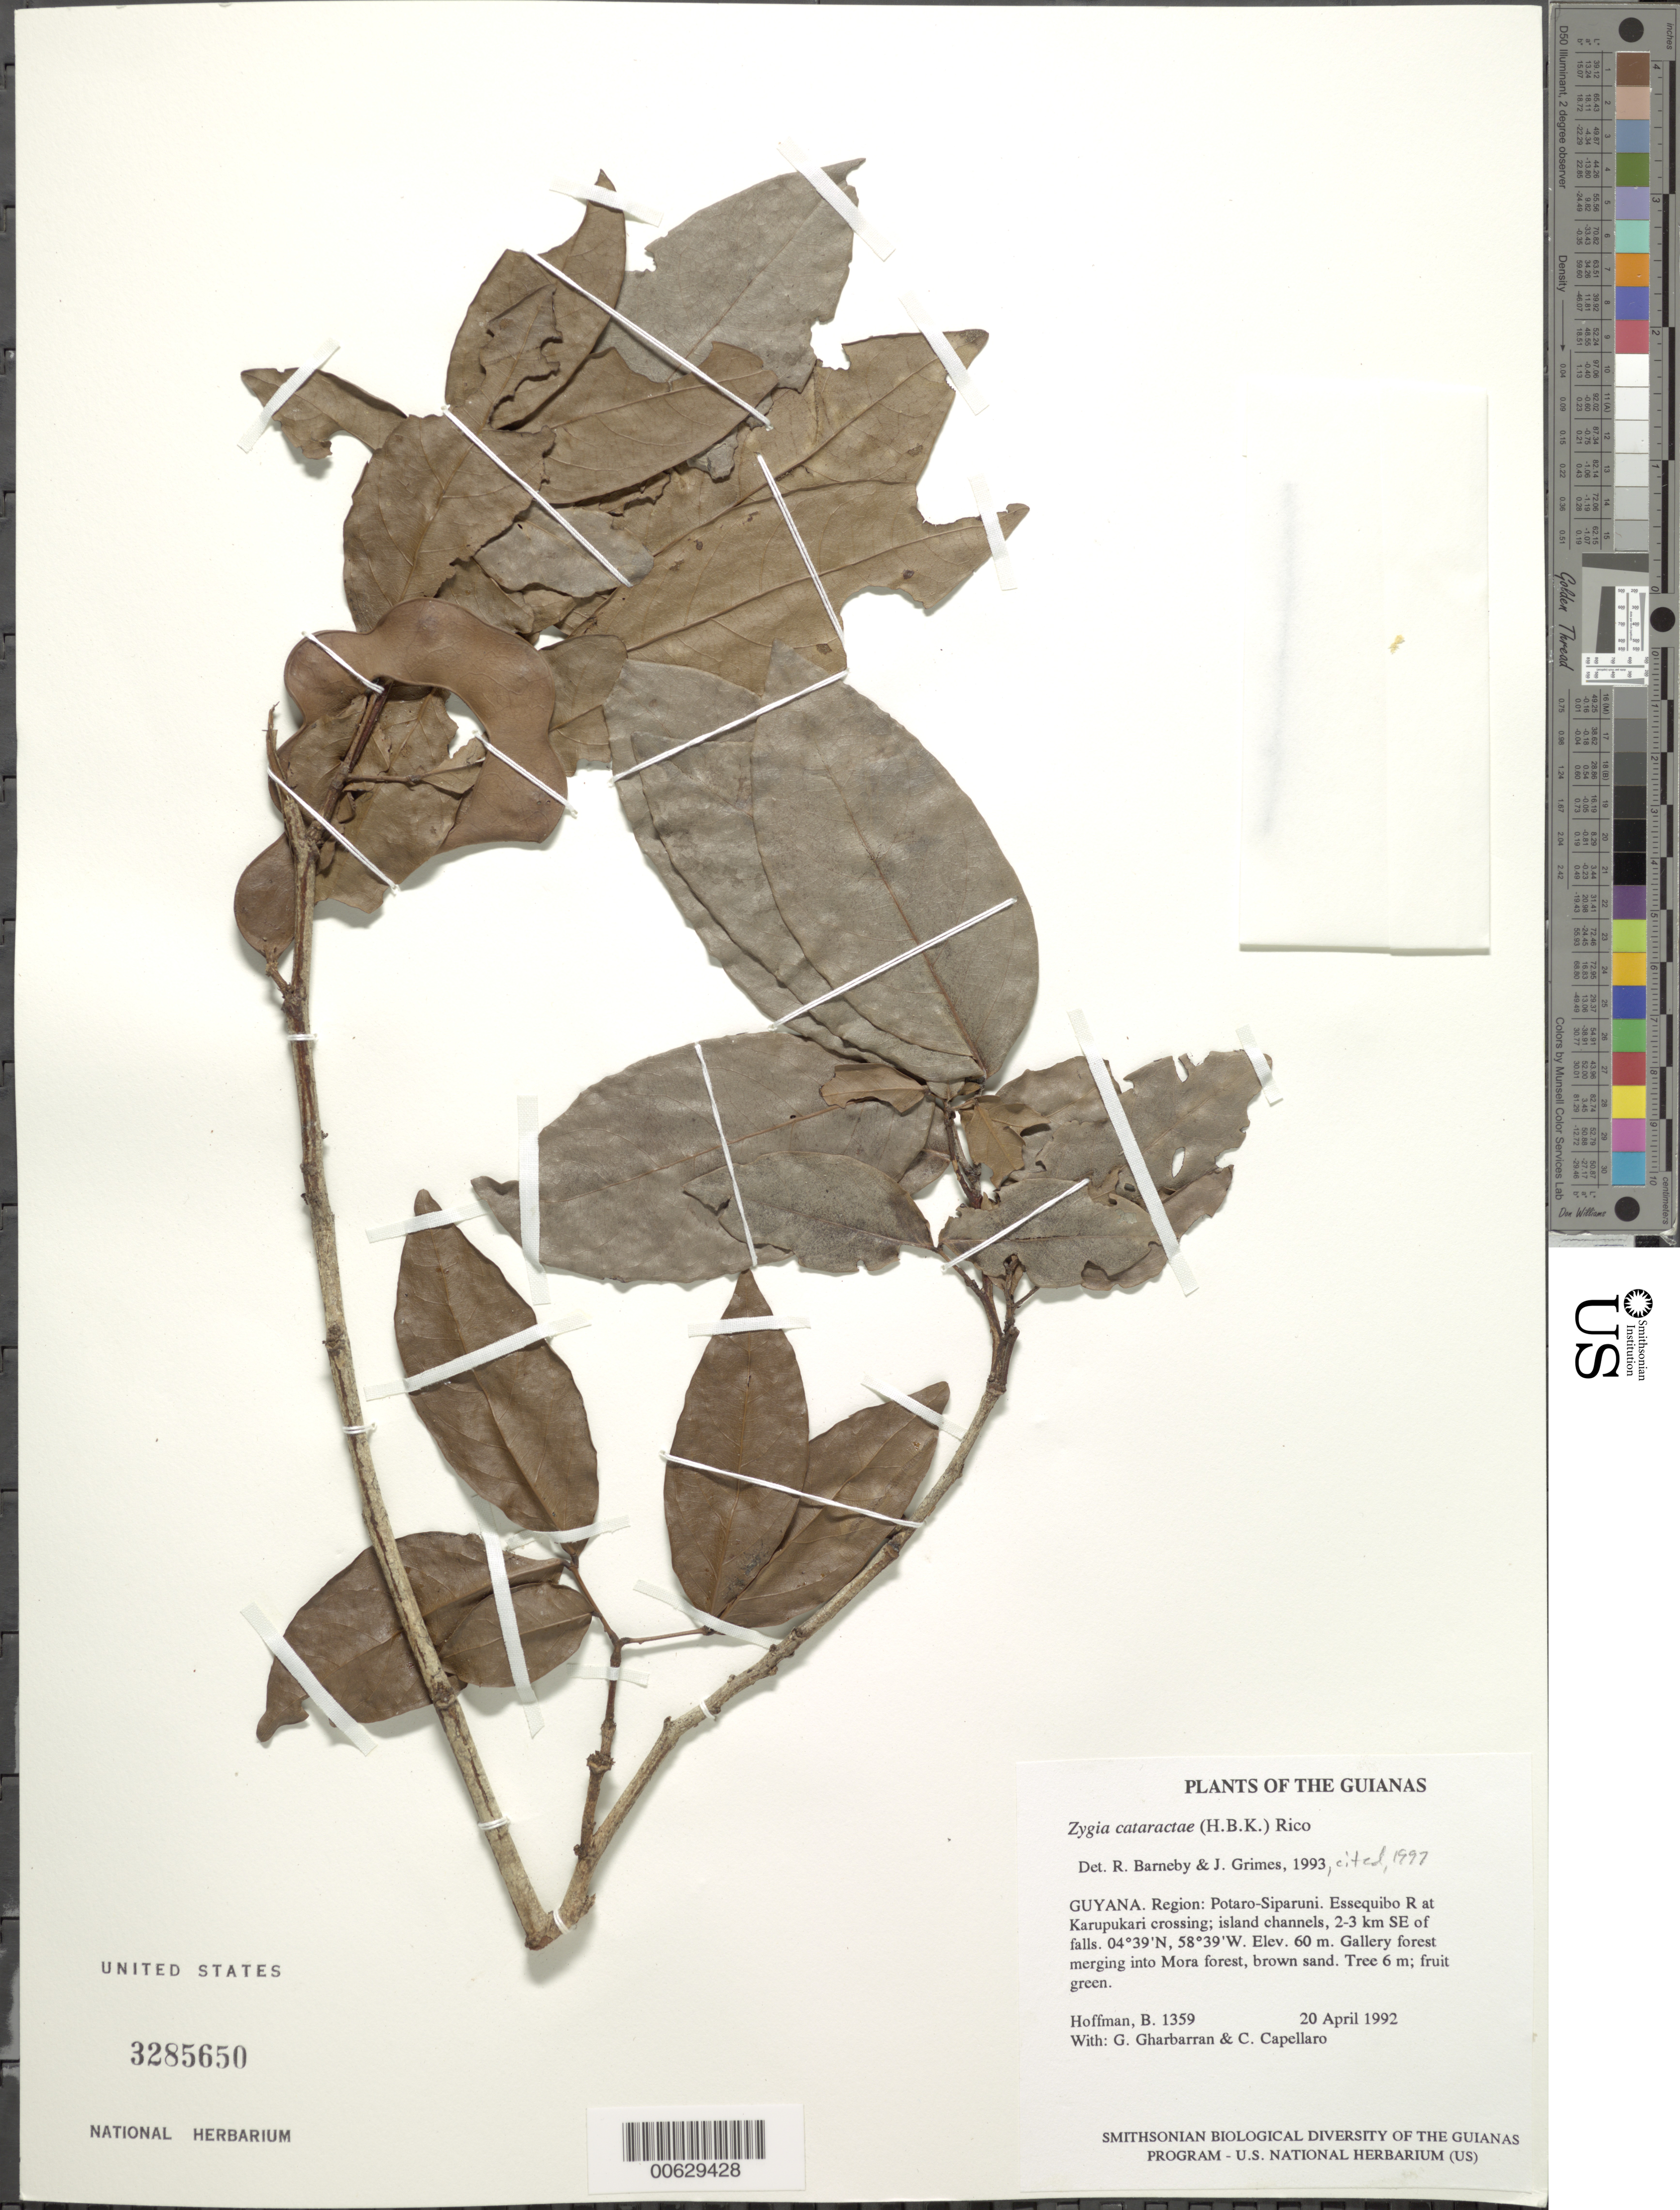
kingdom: Plantae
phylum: Tracheophyta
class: Magnoliopsida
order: Fabales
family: Fabaceae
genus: Zygia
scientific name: Zygia cataractae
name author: (Kunth) L. Rico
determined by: Barneby, R. C.; Grimes, J. W.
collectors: B. Hoffman, G. Gharbarran & C. Capellaro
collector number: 1359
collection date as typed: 20 April 1992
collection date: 1992-04-20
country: Guyana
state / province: Potaro-Siparuni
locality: Essequibo River at Karupukari crossing; island channels, 2-3 km SE of falls. Iwokrama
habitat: Gallery forest merging into Mora forest, brown sand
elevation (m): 60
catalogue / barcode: US 3285650